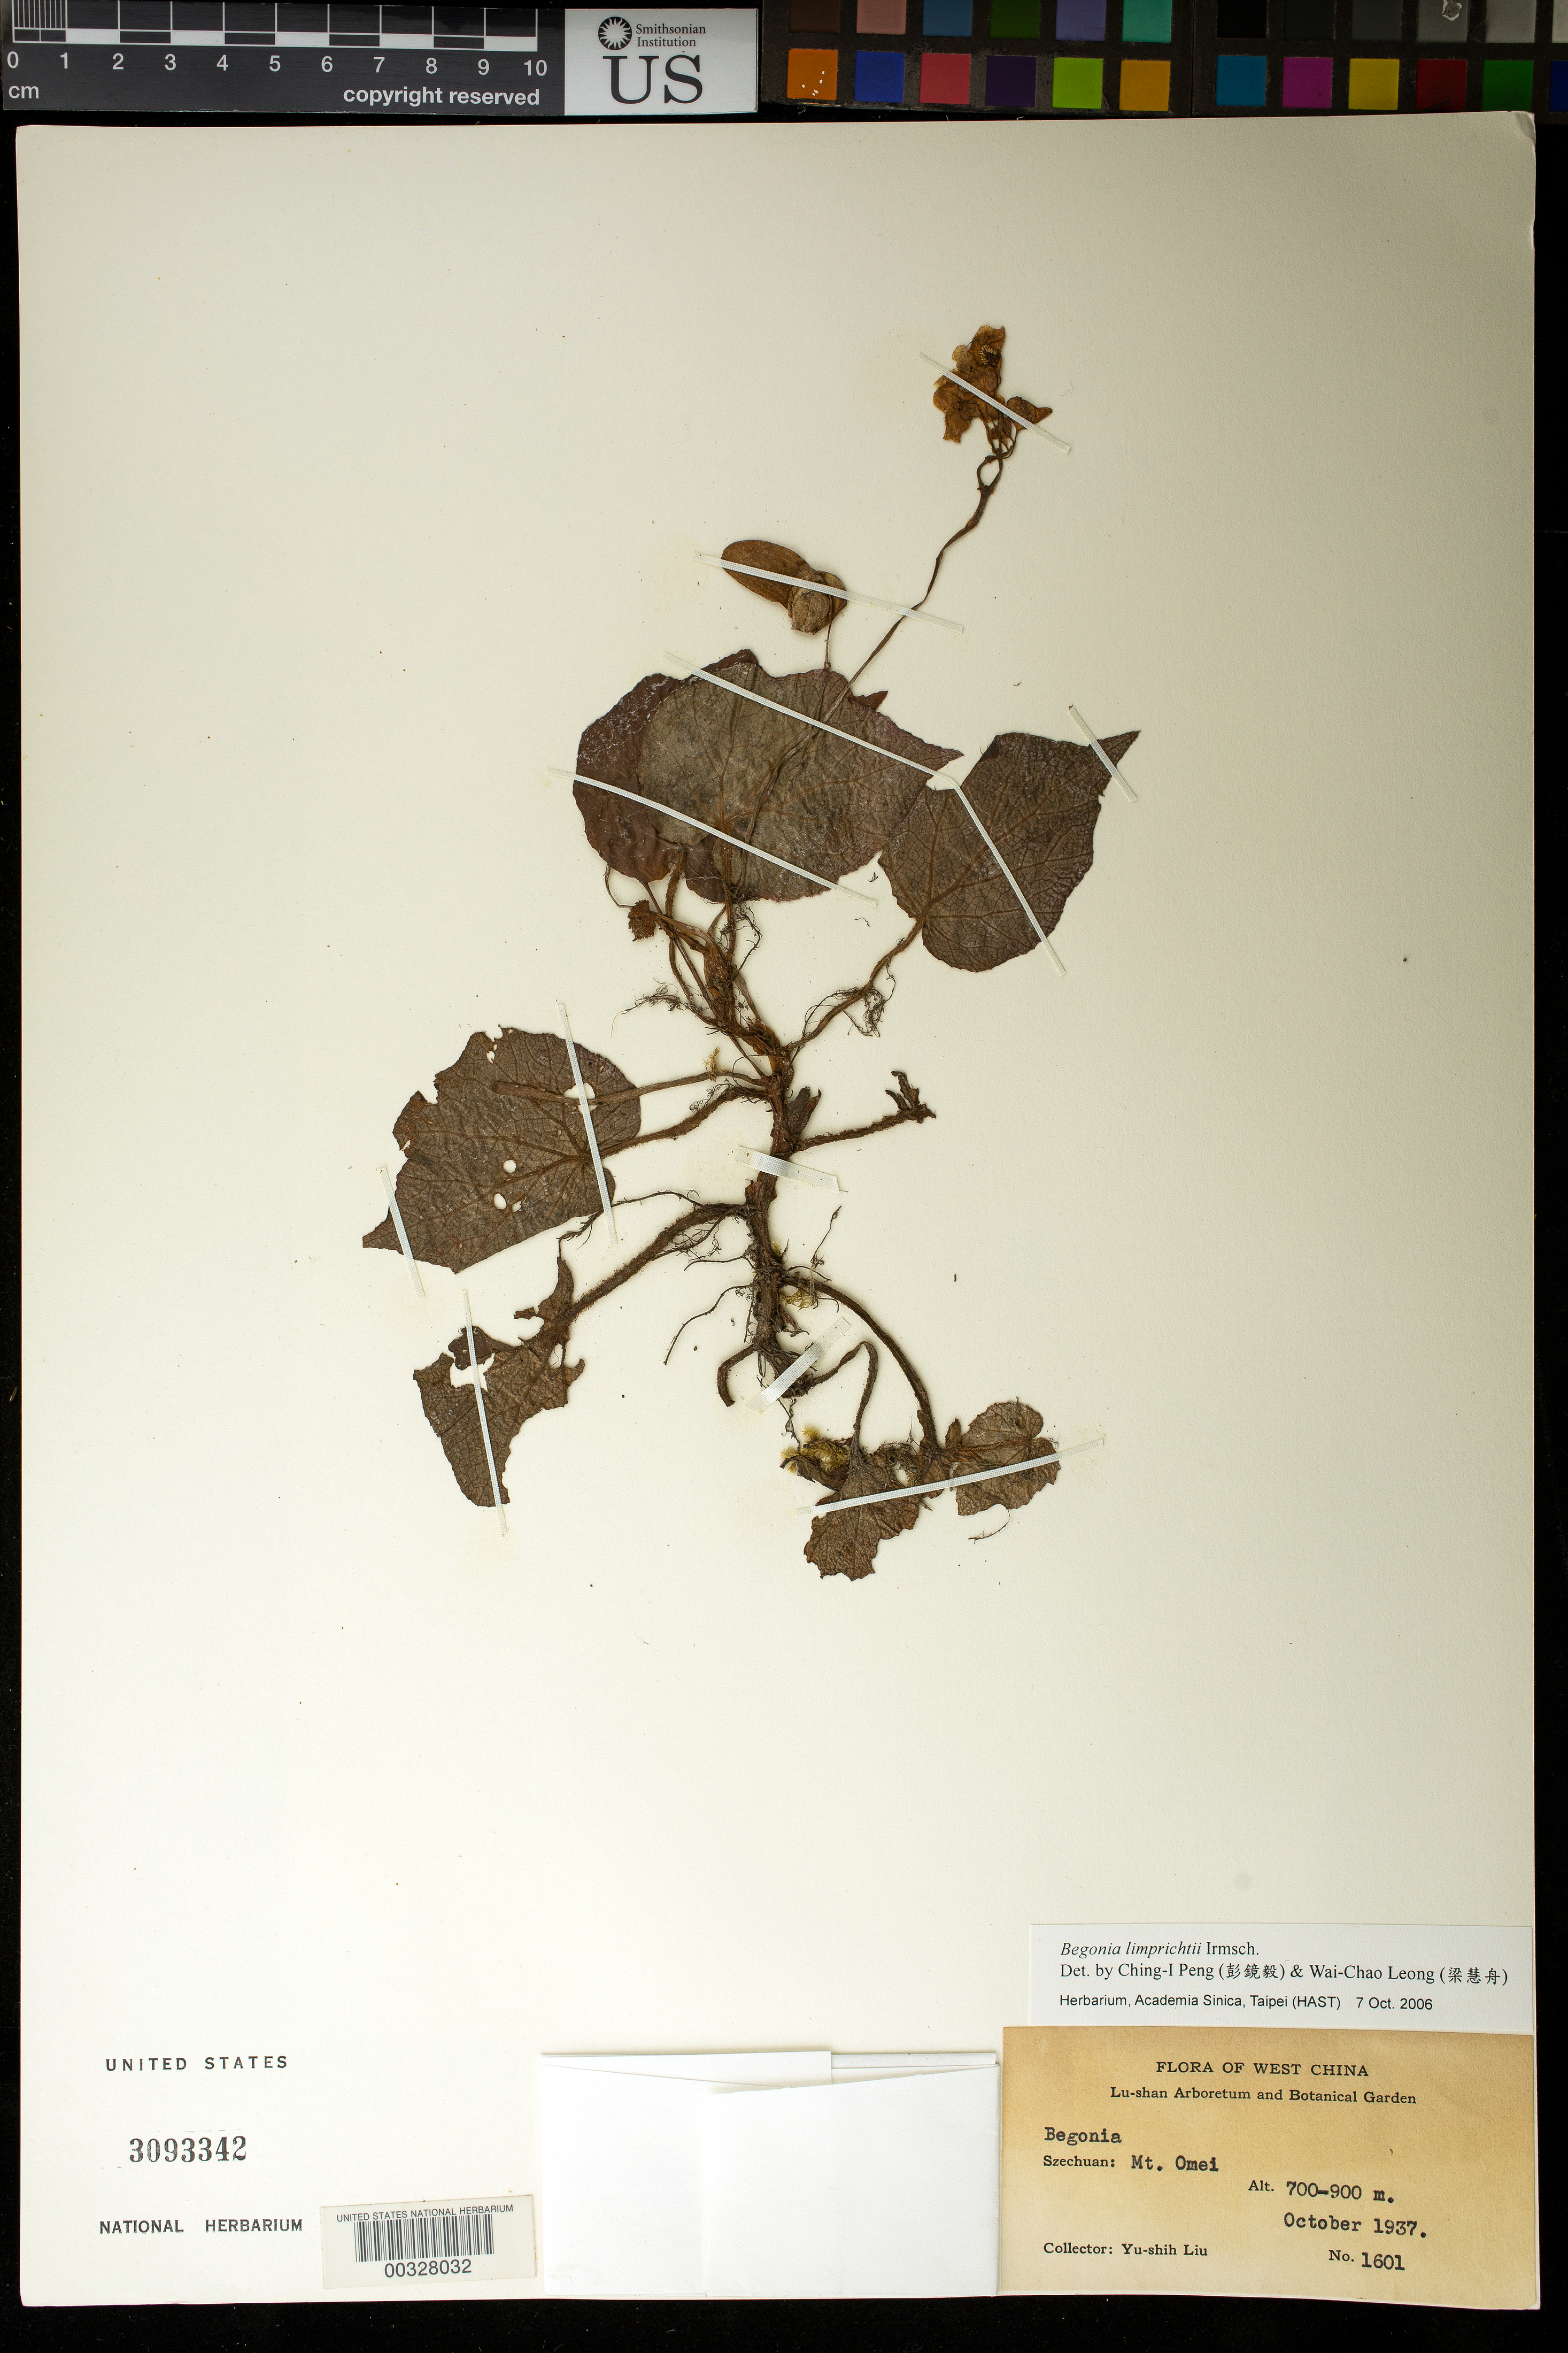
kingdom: Plantae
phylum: Tracheophyta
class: Magnoliopsida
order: Cucurbitales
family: Begoniaceae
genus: Begonia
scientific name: Begonia limprichtii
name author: Irmsch.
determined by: Peng, Ching-I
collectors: Y.-S. Liu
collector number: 1601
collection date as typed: Oct 1937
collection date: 1937-10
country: China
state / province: Sichuan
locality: Mt. omei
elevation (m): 700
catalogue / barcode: US 3093342